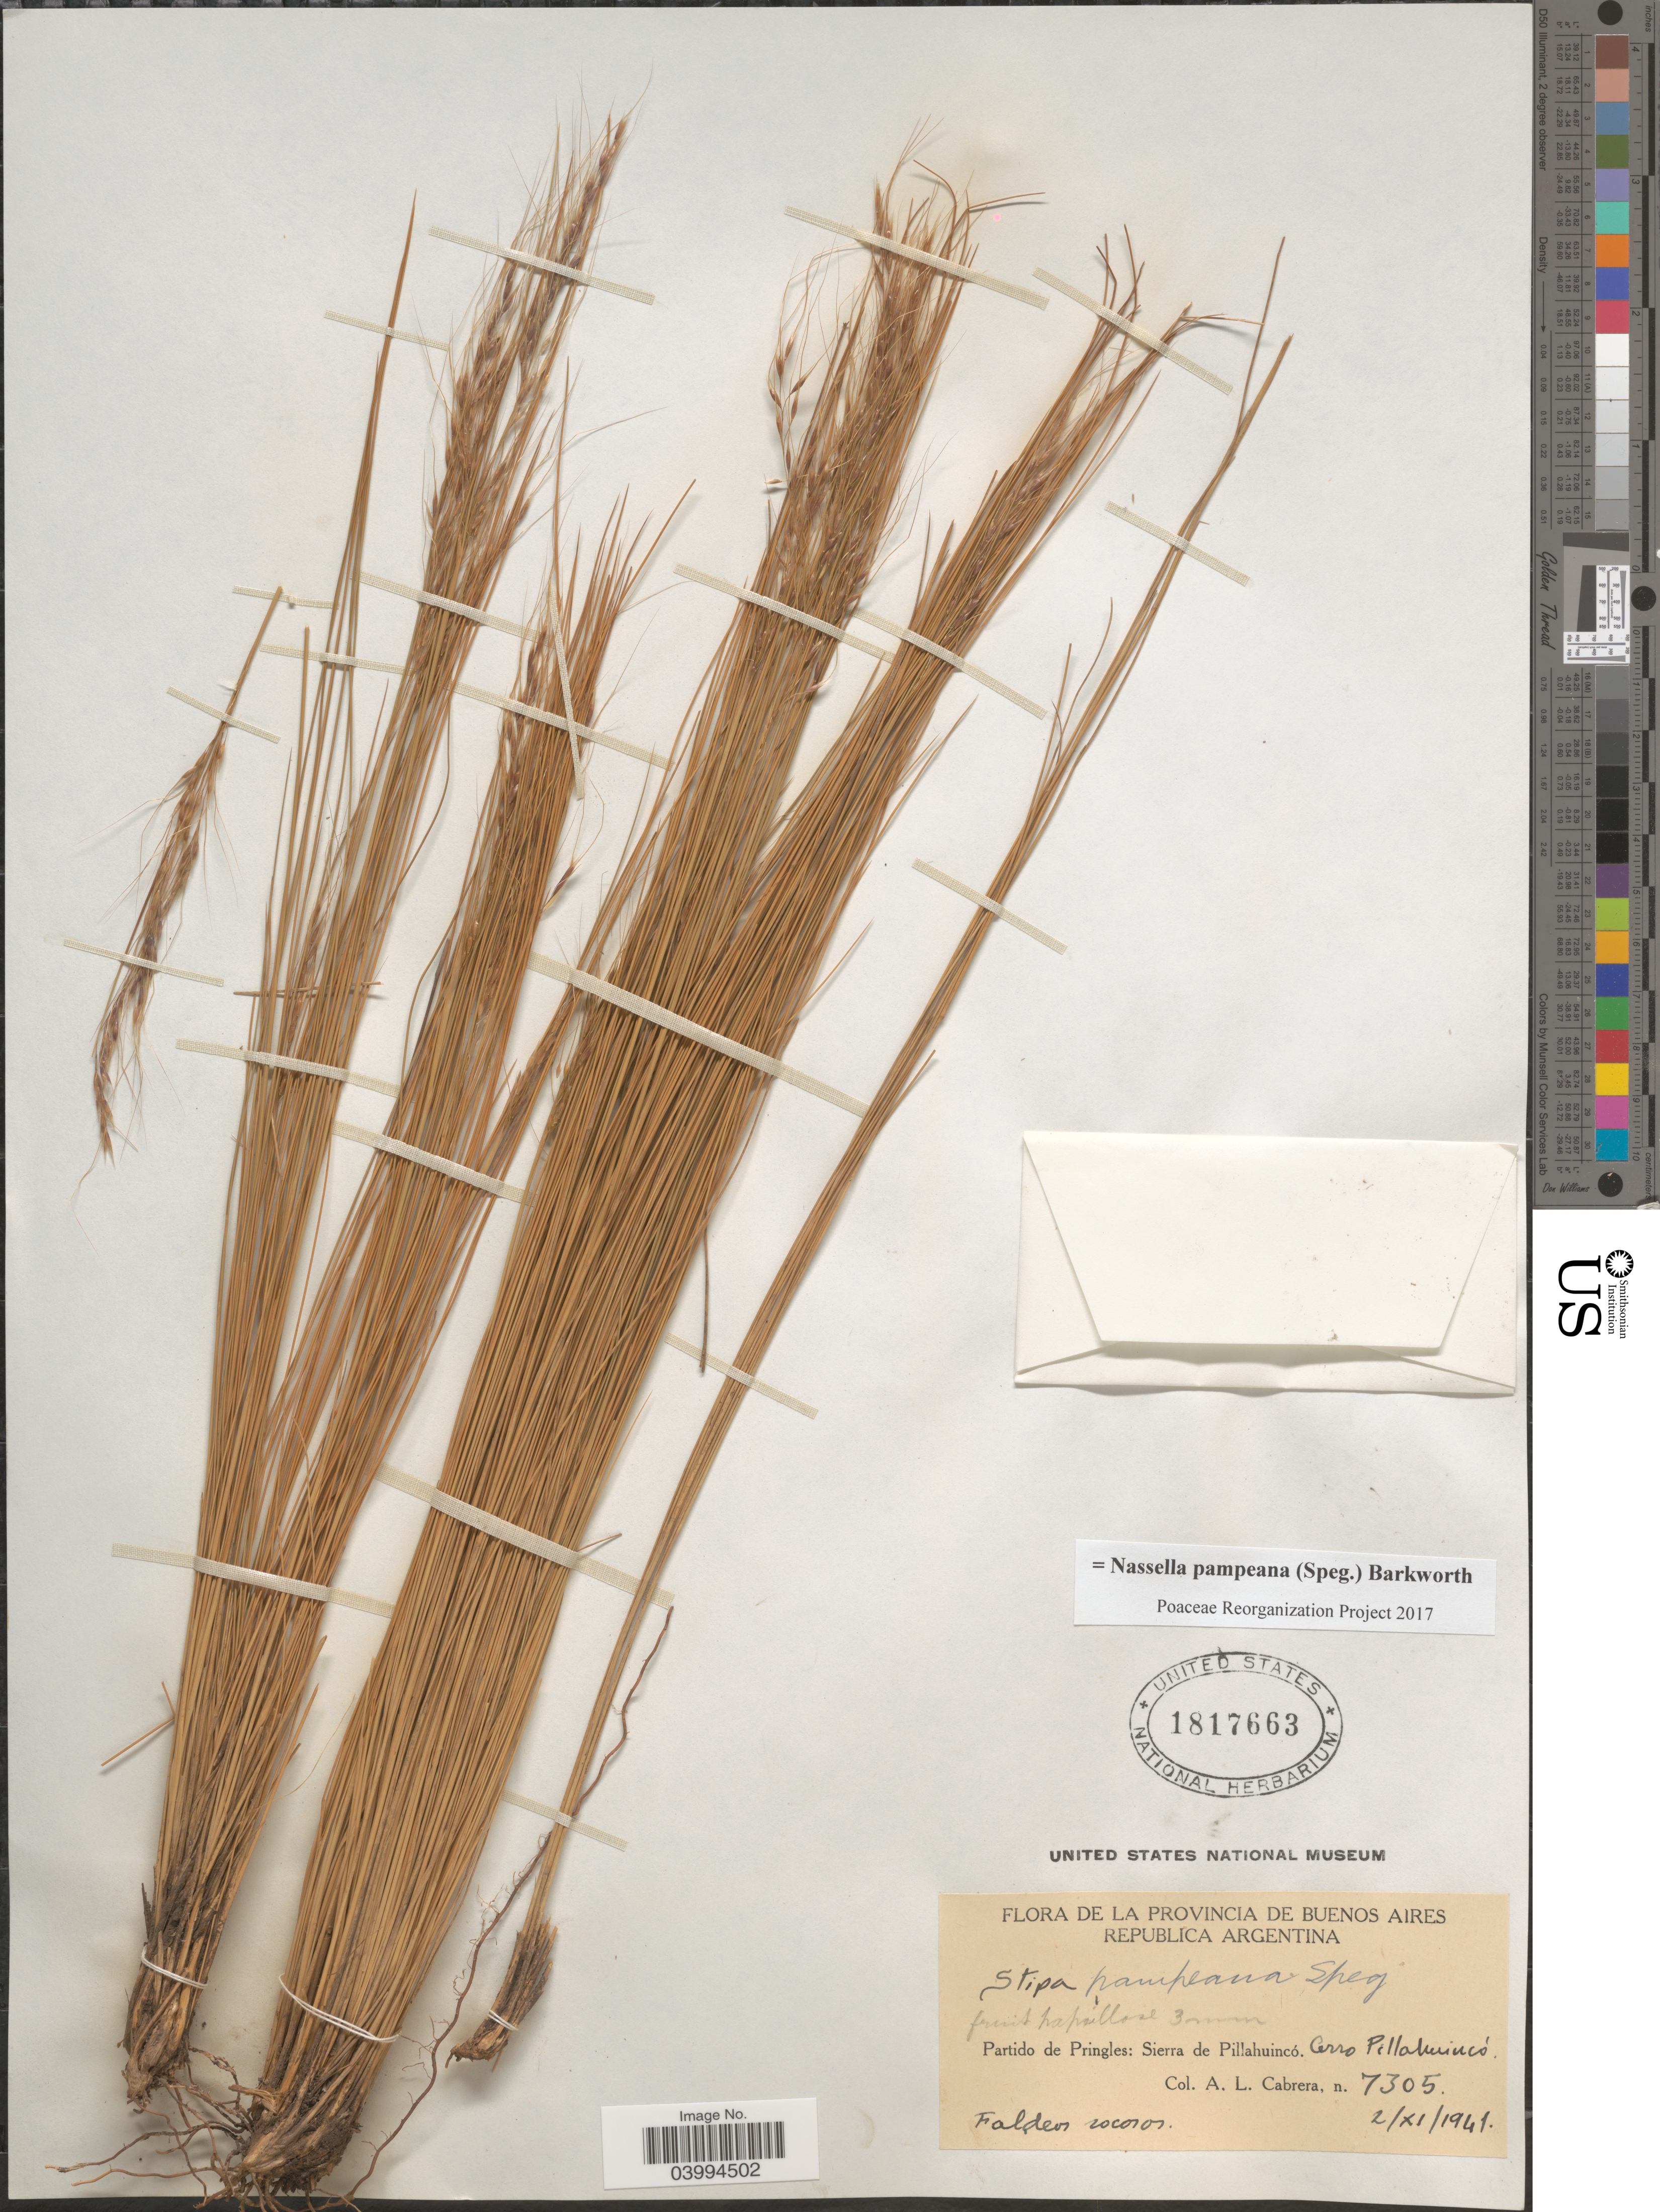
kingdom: Plantae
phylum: Tracheophyta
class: Liliopsida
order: Poales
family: Poaceae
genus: Nassella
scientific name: Nassella pampeana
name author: (Speg.) Barkworth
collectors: A. L. Cabrera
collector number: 7305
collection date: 1941-11-02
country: Argentina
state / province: Buenos Aires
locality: Partido de Pringles: Sierra de Pillahuincó. Cerro Pillahuincó.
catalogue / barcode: US 1817663